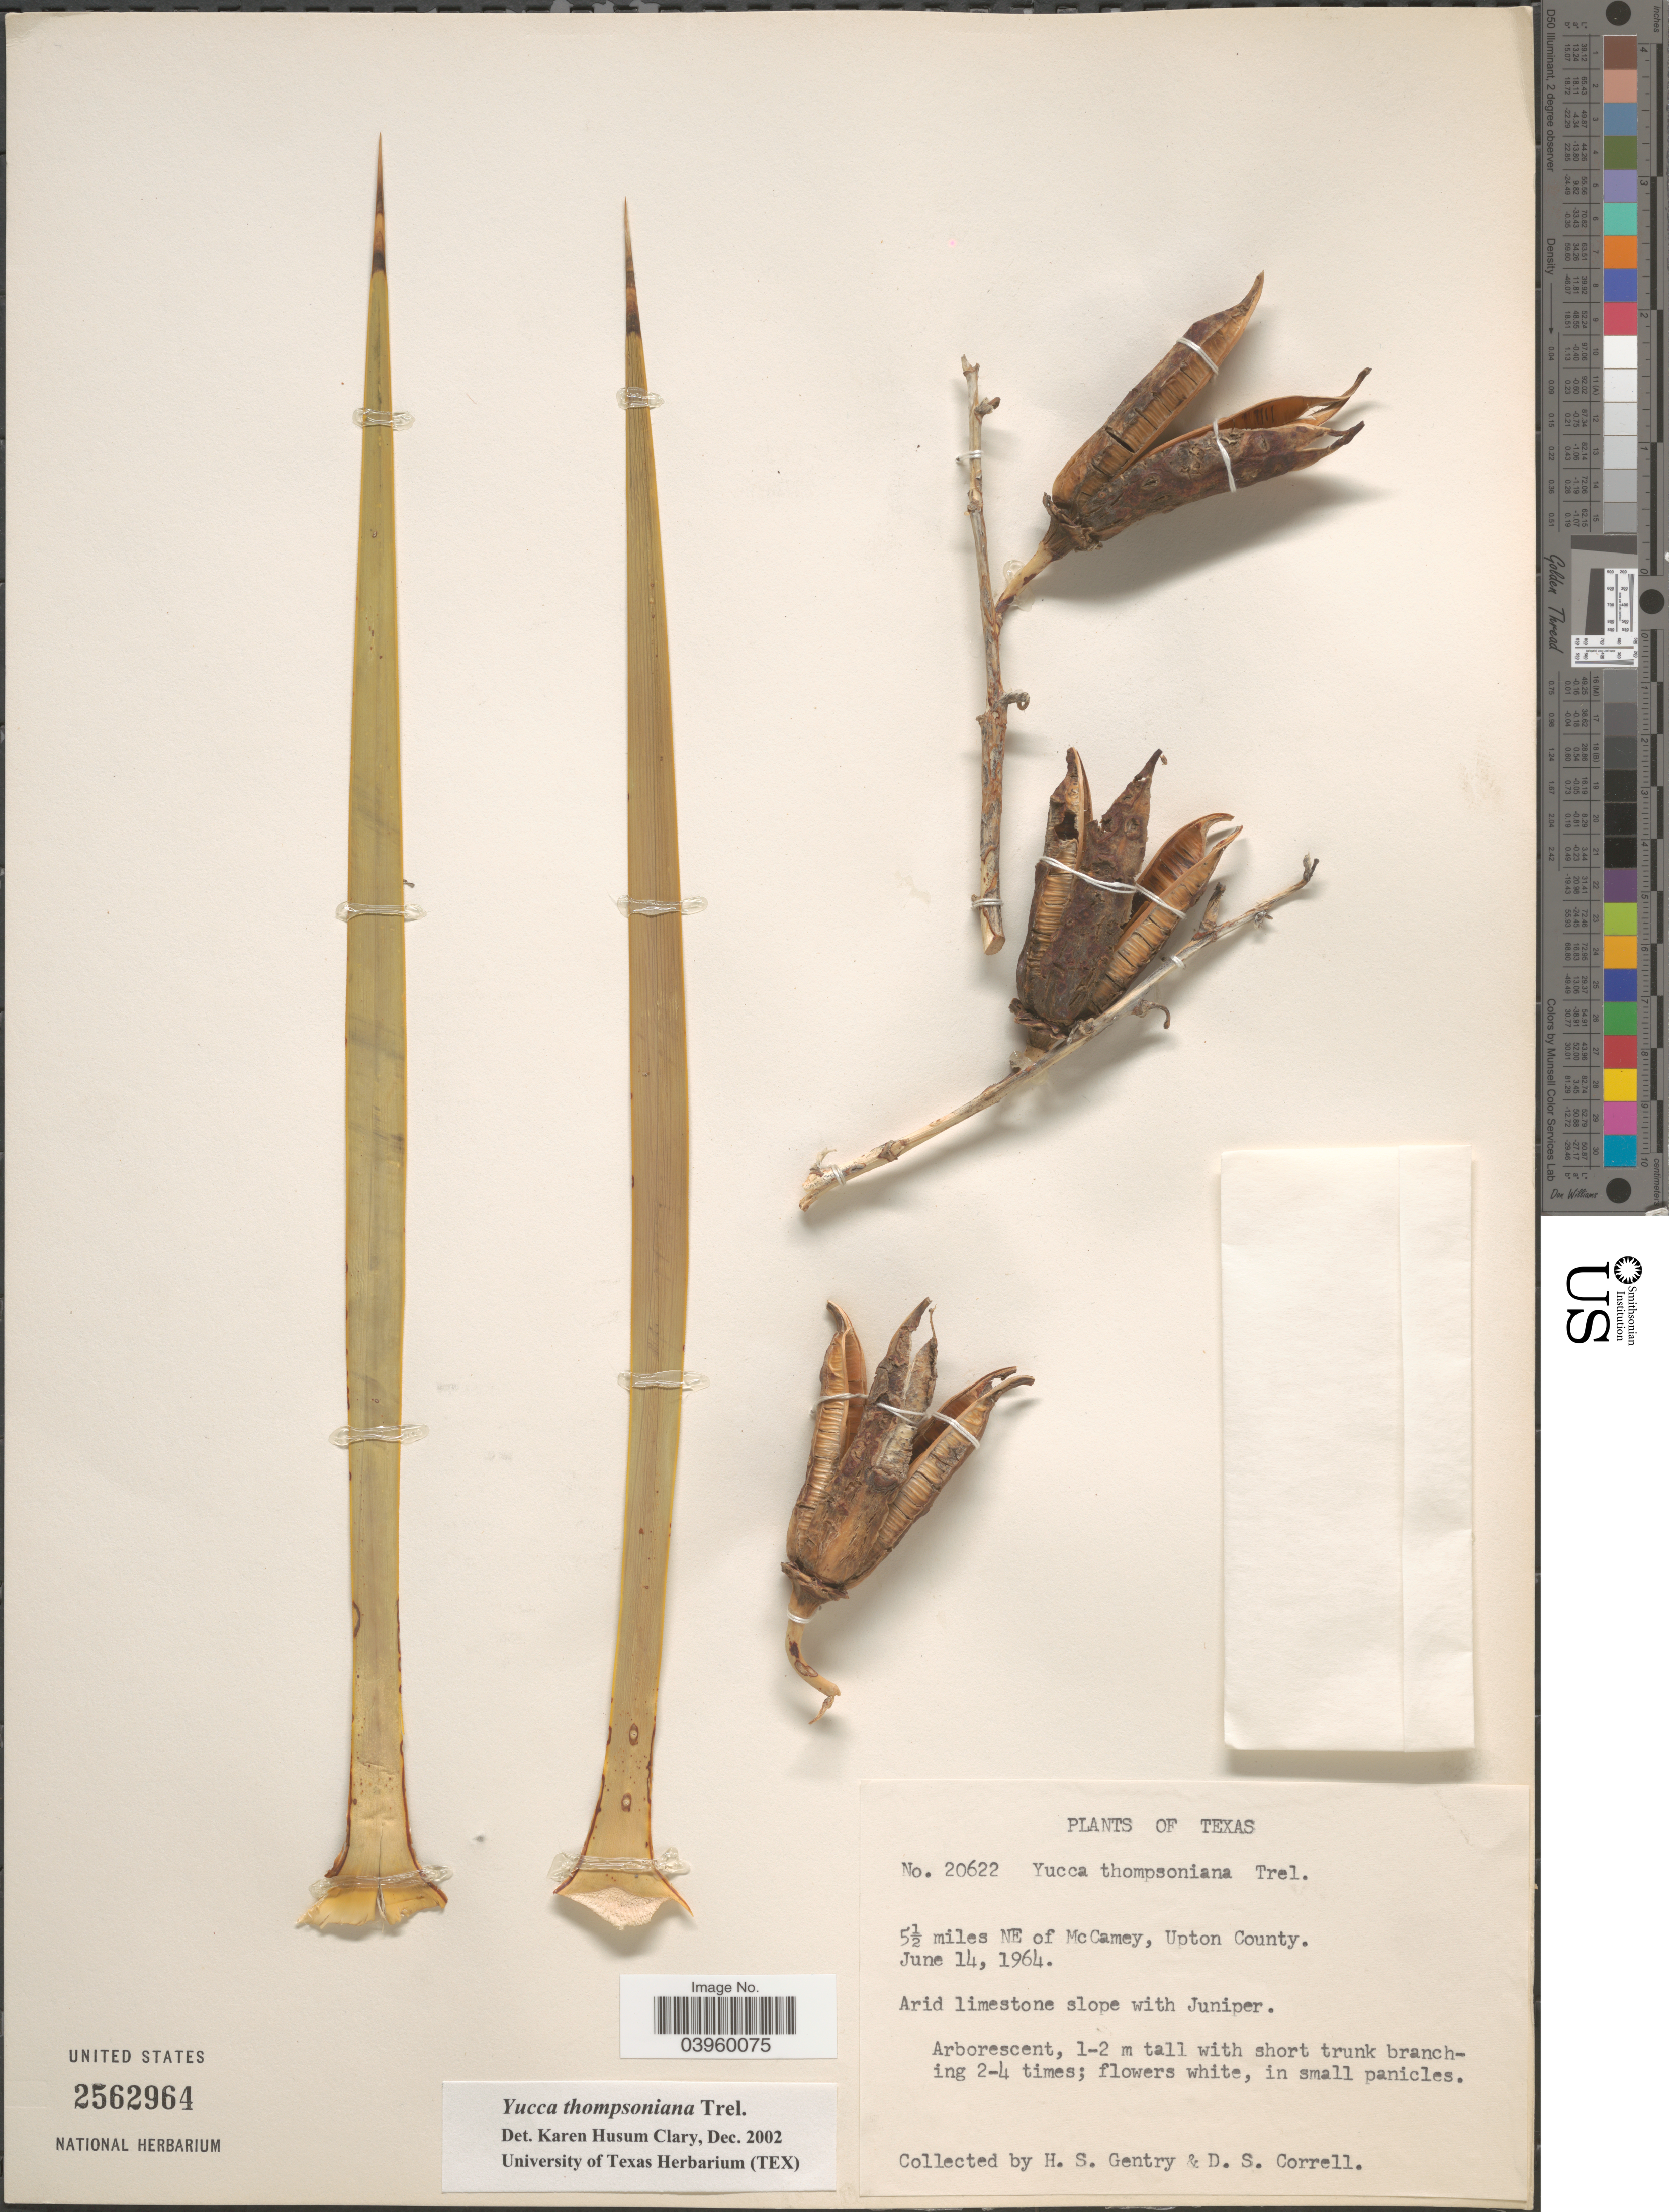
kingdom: Plantae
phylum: Tracheophyta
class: Liliopsida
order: Asparagales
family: Asparagaceae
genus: Yucca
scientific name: Yucca thompsoniana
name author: Trel.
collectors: H. S. Gentry & D. S. Correll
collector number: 20622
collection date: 1964-06-14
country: United States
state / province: Texas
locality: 5½ miles NE of McCamey, Upton County.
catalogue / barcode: US 2562964